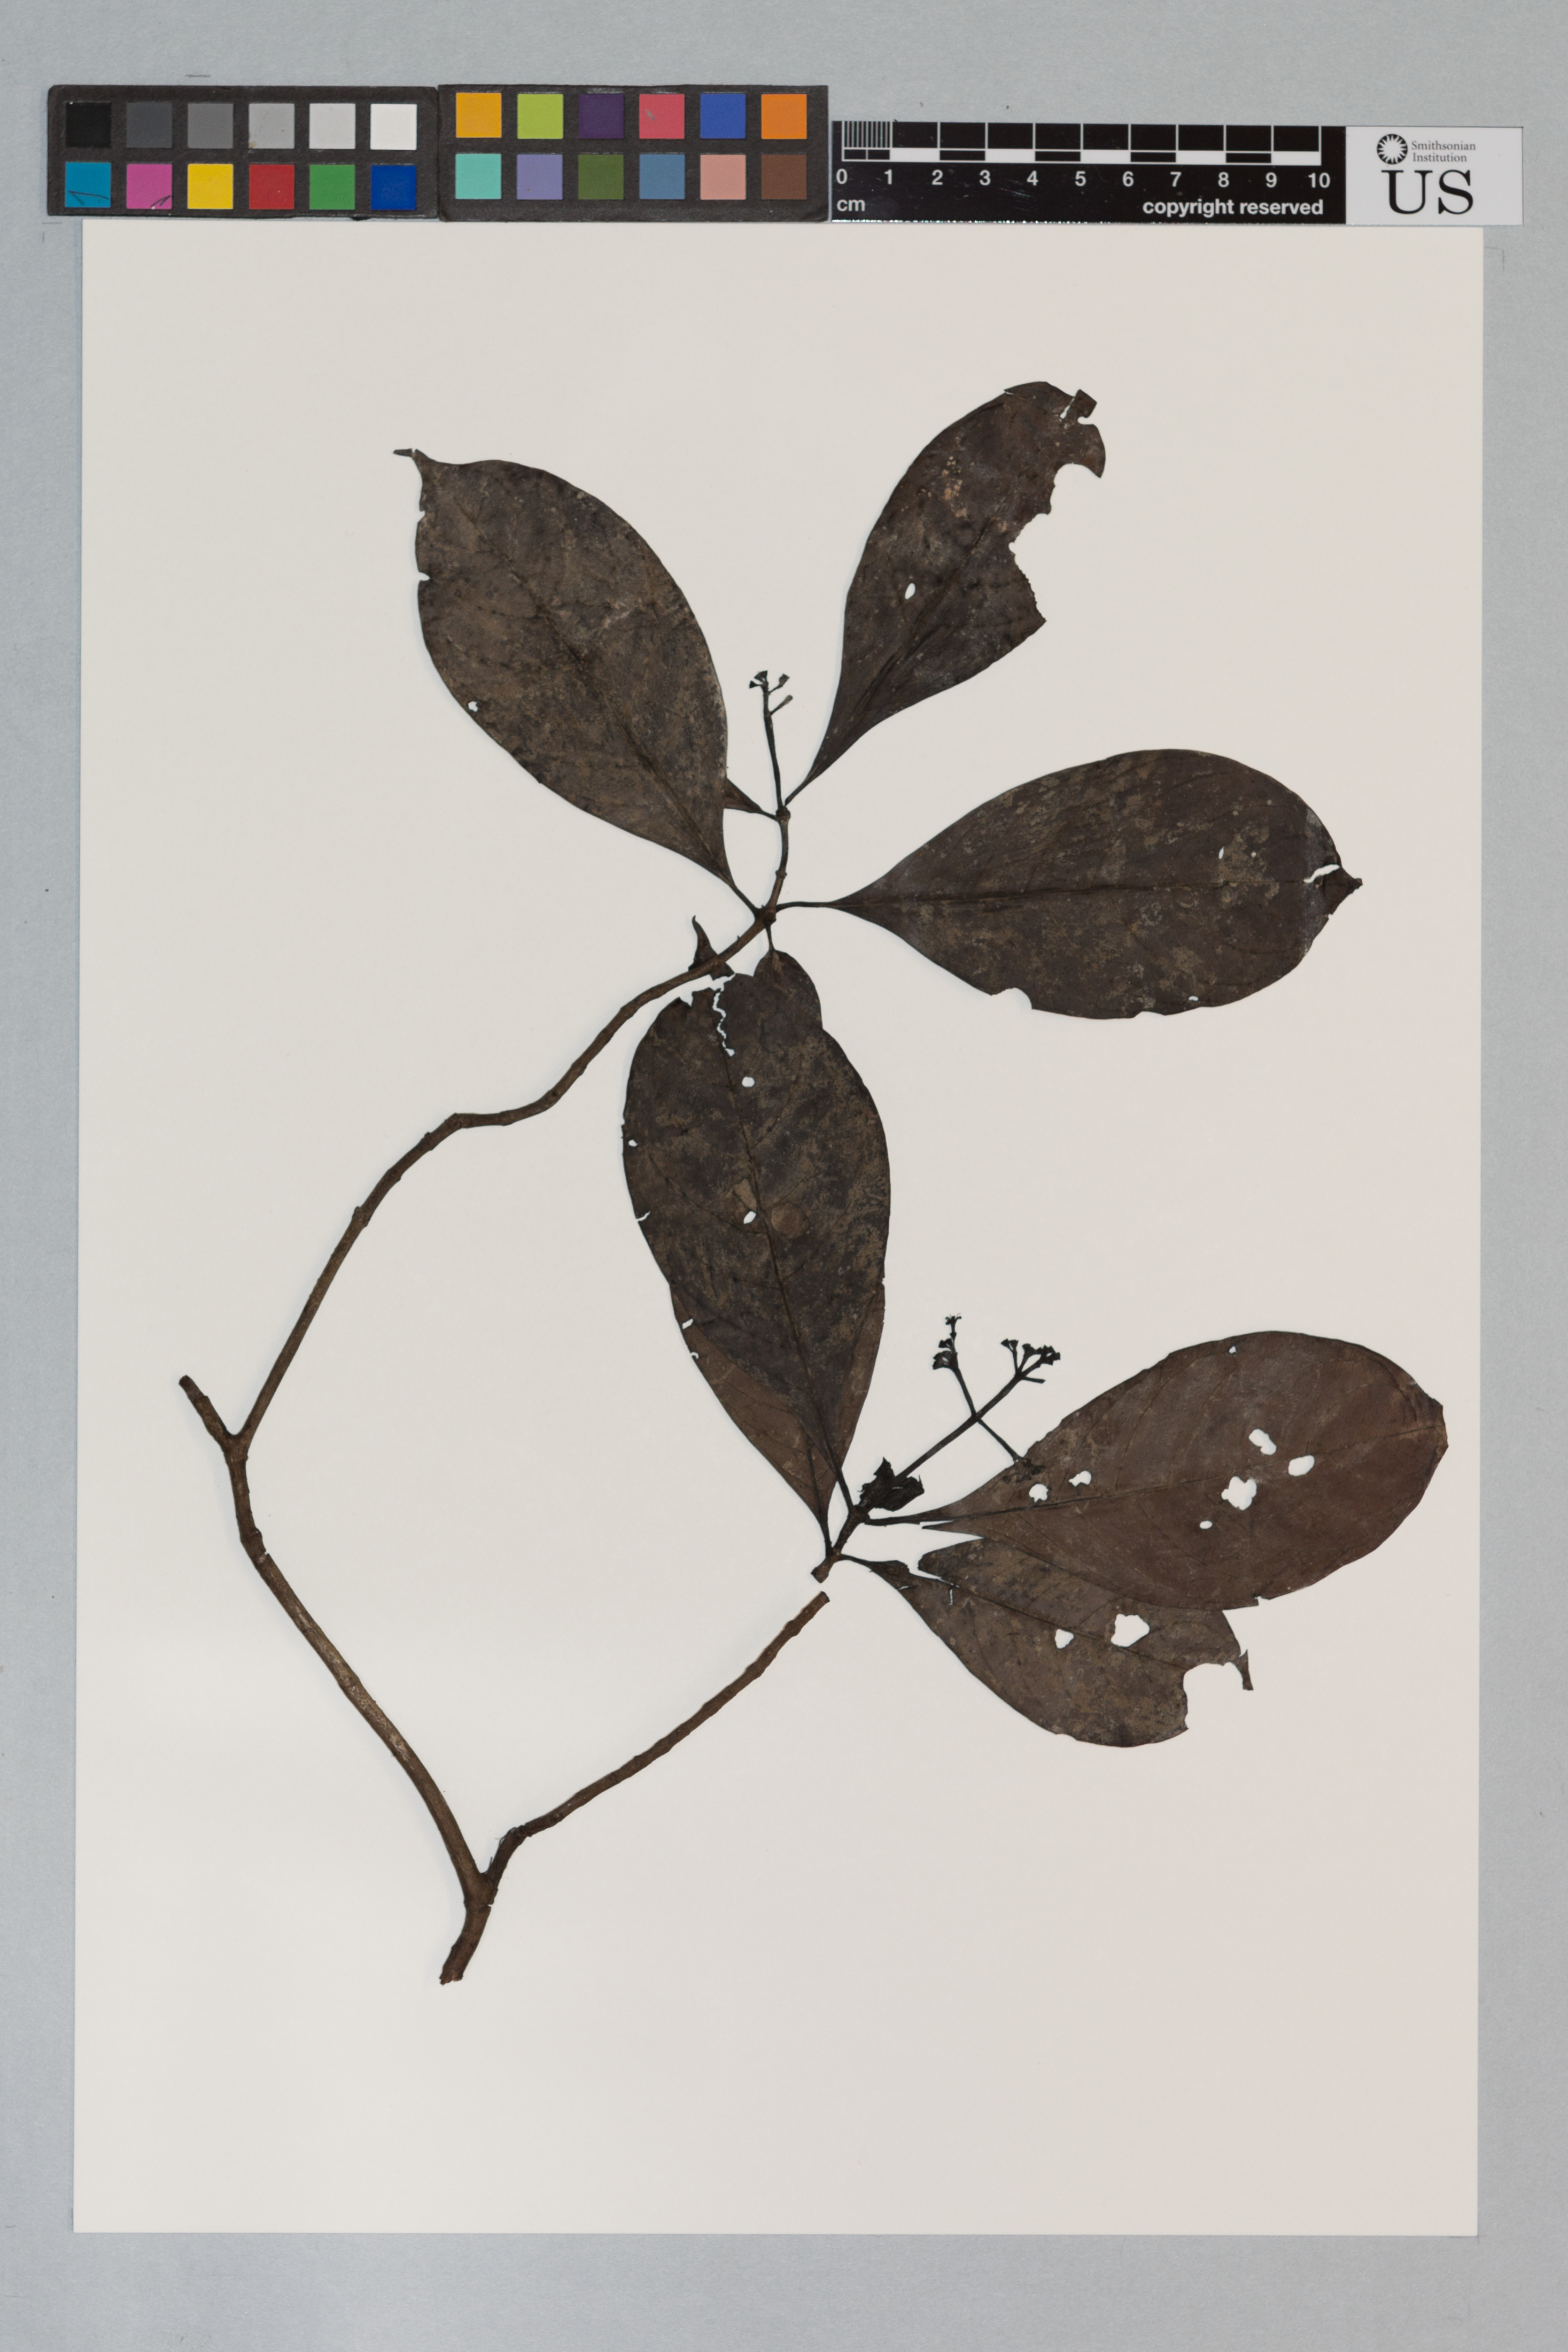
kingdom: Plantae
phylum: Tracheophyta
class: Magnoliopsida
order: Gentianales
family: Rubiaceae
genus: Psychotria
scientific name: Psychotria cupularis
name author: (Müll. Arg.) Standl.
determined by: Taylor, Charlotte M.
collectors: T. McDowell & A. Stobey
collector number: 3866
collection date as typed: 6 February 1991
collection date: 1991-02-06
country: Guyana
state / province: Cuyuni-Mazaruni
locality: Eping River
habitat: Around campsites and old mine pits. Riverine sediments and sand-quartzite terrace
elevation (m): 122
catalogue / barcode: US 3417270